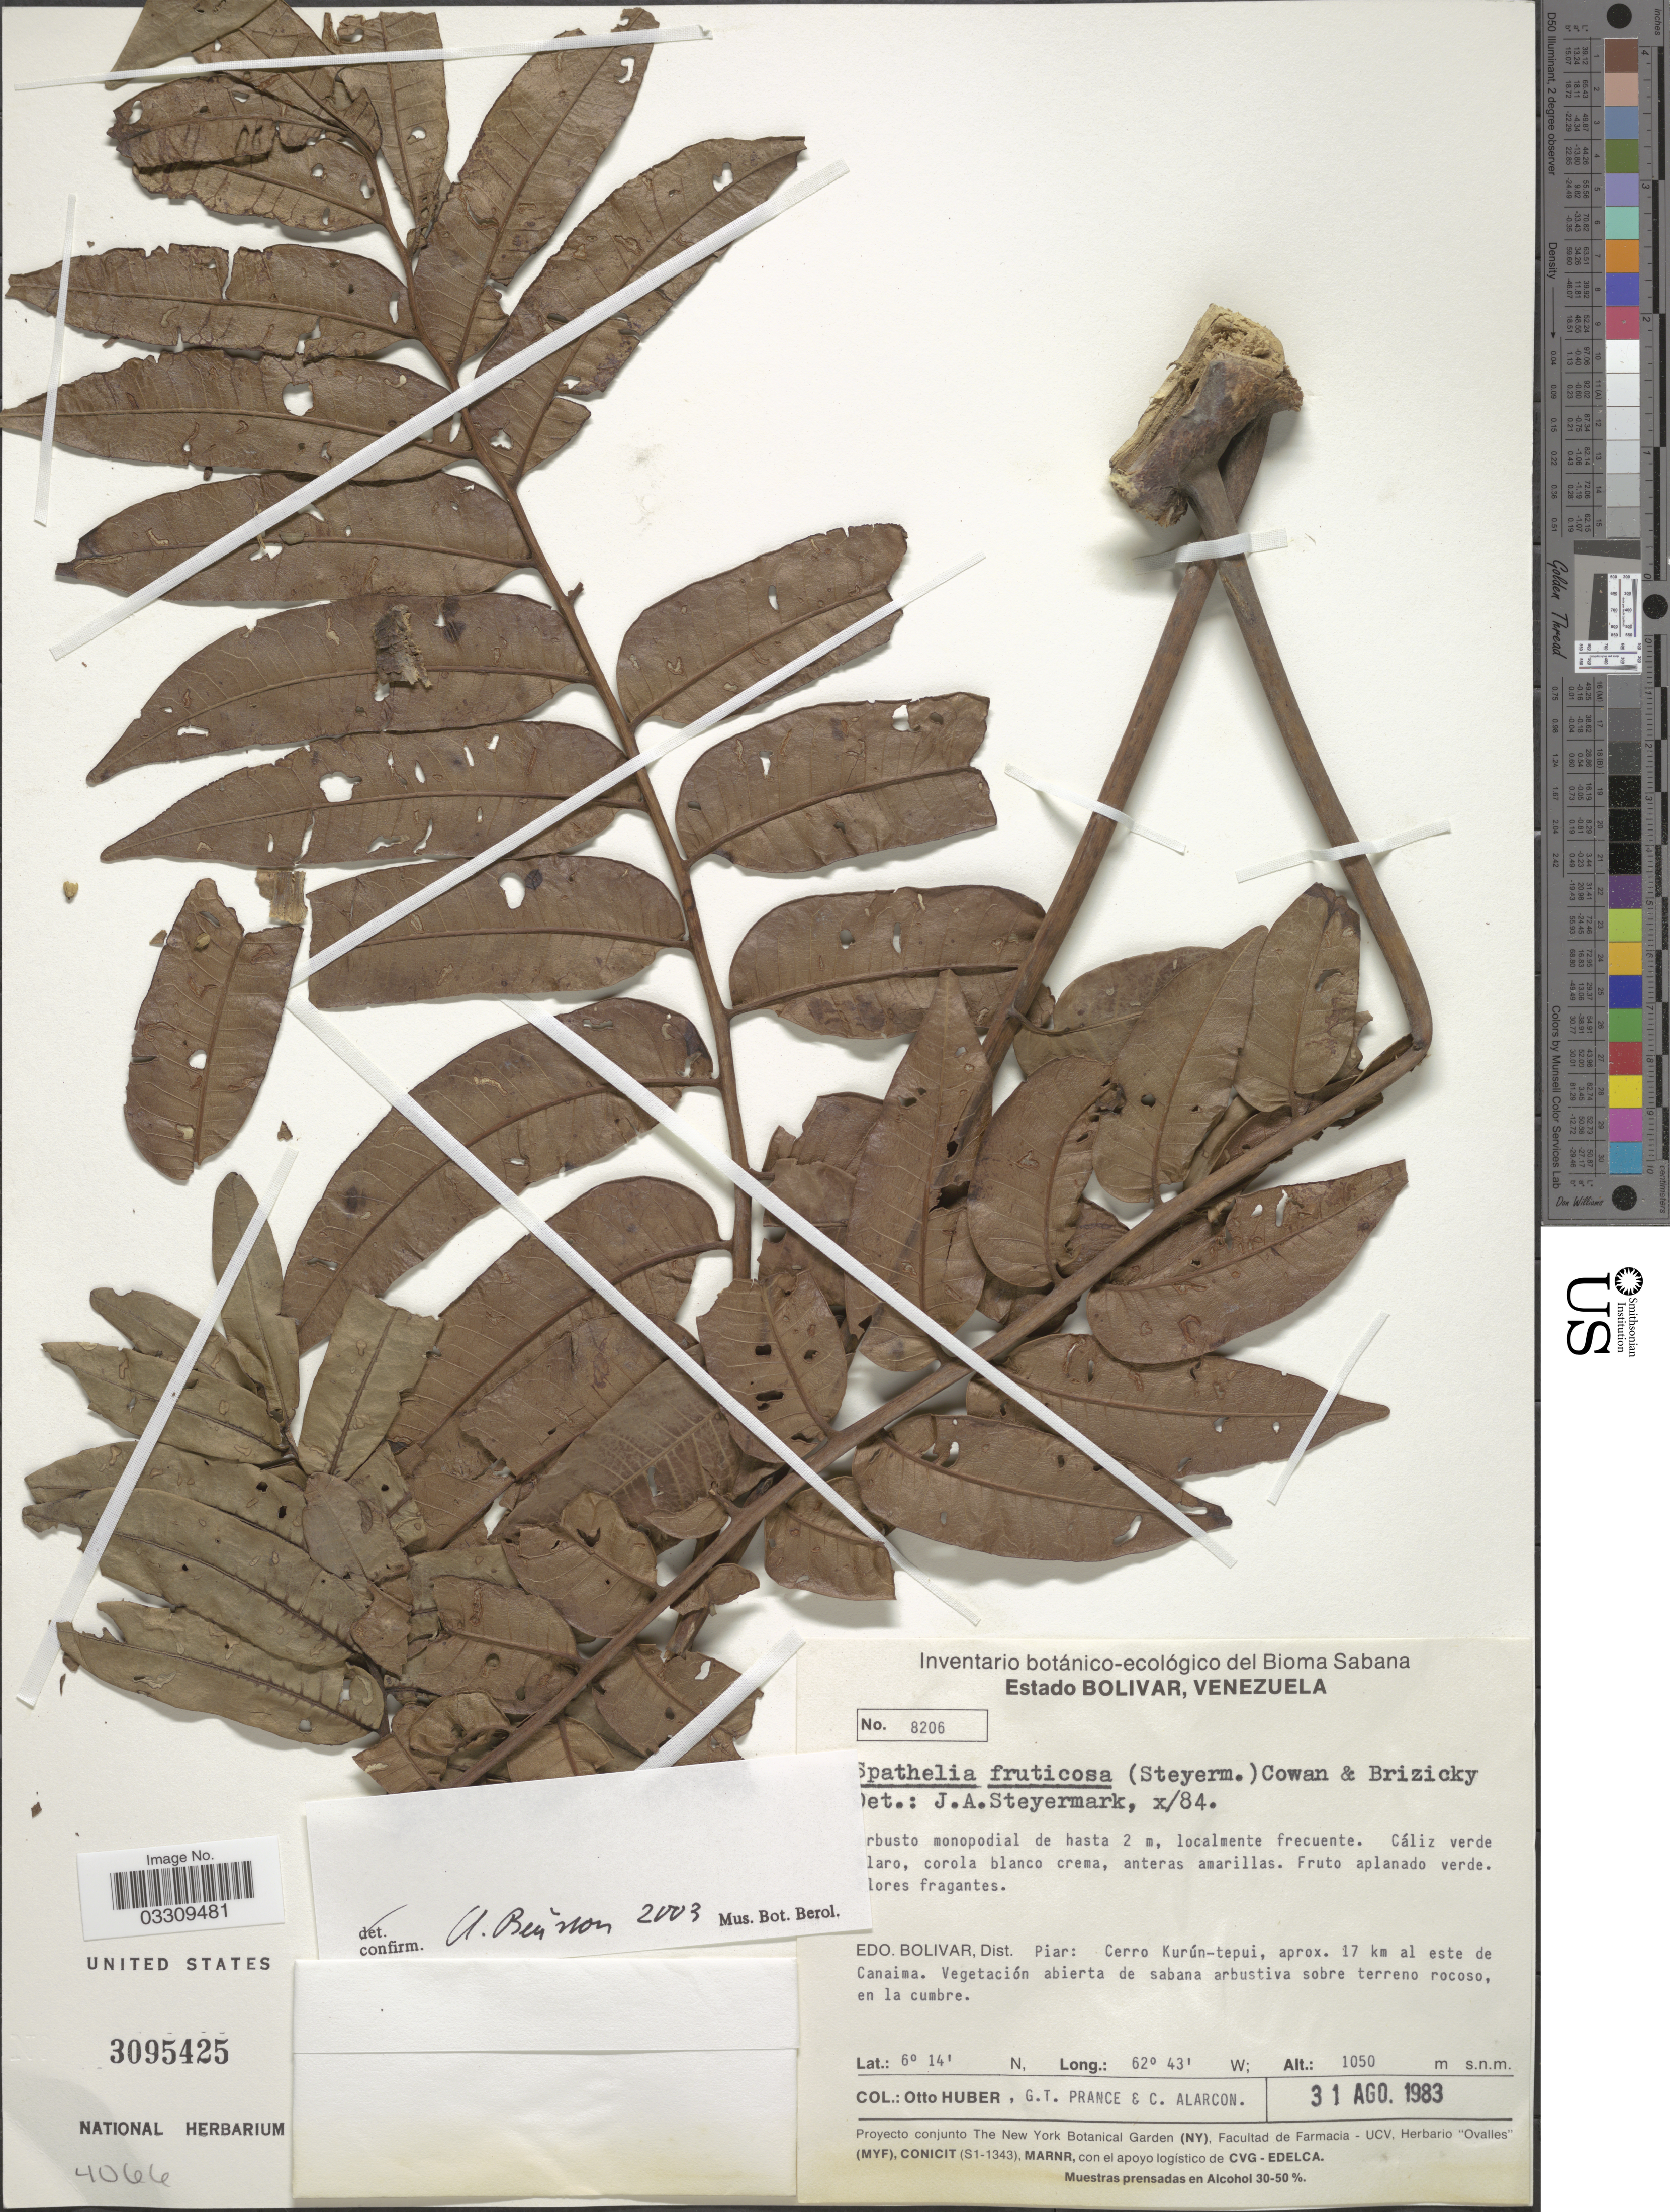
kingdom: Plantae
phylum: Tracheophyta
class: Magnoliopsida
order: Sapindales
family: Rutaceae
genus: Sohnreyia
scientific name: Sohnreyia ulei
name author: (Engl. ex Harms) Appelhans & Kessler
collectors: O. Huber, G. T. Prance & C. Alarcon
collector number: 8206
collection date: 1983-08-31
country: Venezuela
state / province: Bolivar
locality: Dist. Piar: Cerro Kurún-tepui, aprox. 17 km al este de Canaima.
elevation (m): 1050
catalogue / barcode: US 3095425